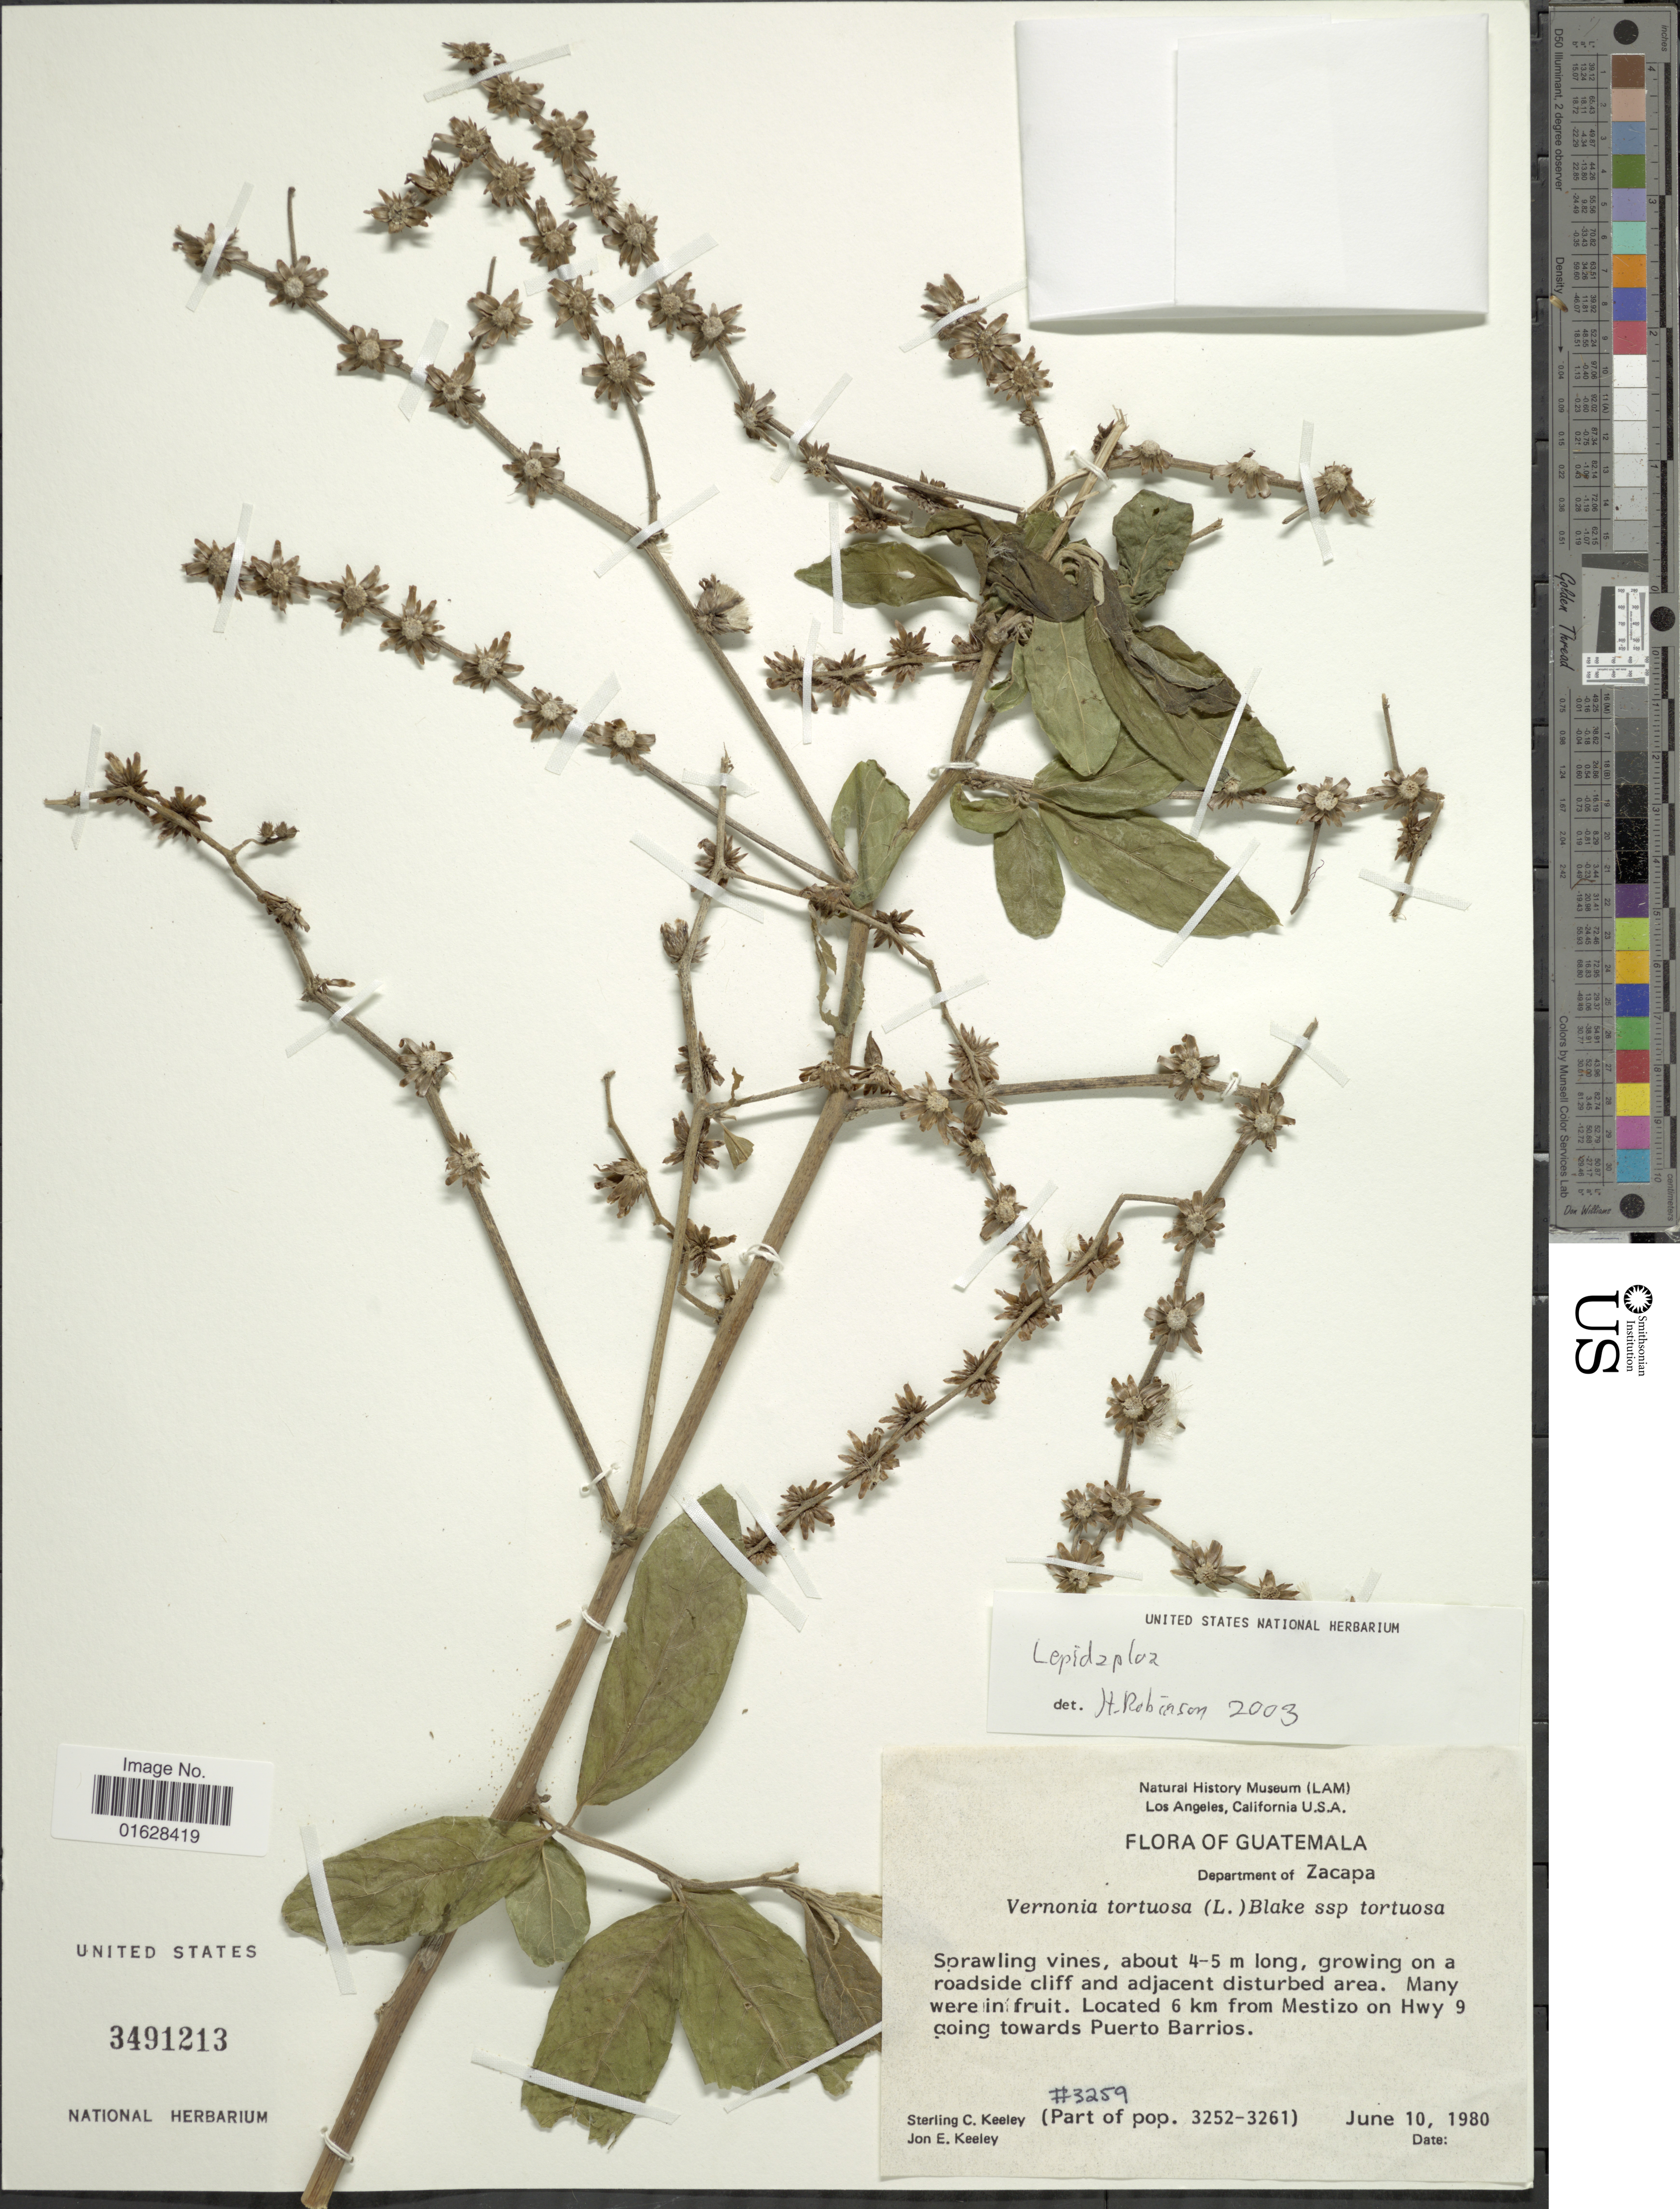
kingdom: Plantae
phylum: Tracheophyta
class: Magnoliopsida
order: Asterales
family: Asteraceae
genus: Lepidaploa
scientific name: Lepidaploa tortuosa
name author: (L.) H. Rob.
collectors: S. C. Keeley & J. E. Keeley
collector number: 3259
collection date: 1980-06-10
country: Guatemala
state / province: Zacapa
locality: Department of Zacapa, 6 km from Mestizo on Hwy 9 going towards Puerto Barrios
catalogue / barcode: US 3491213